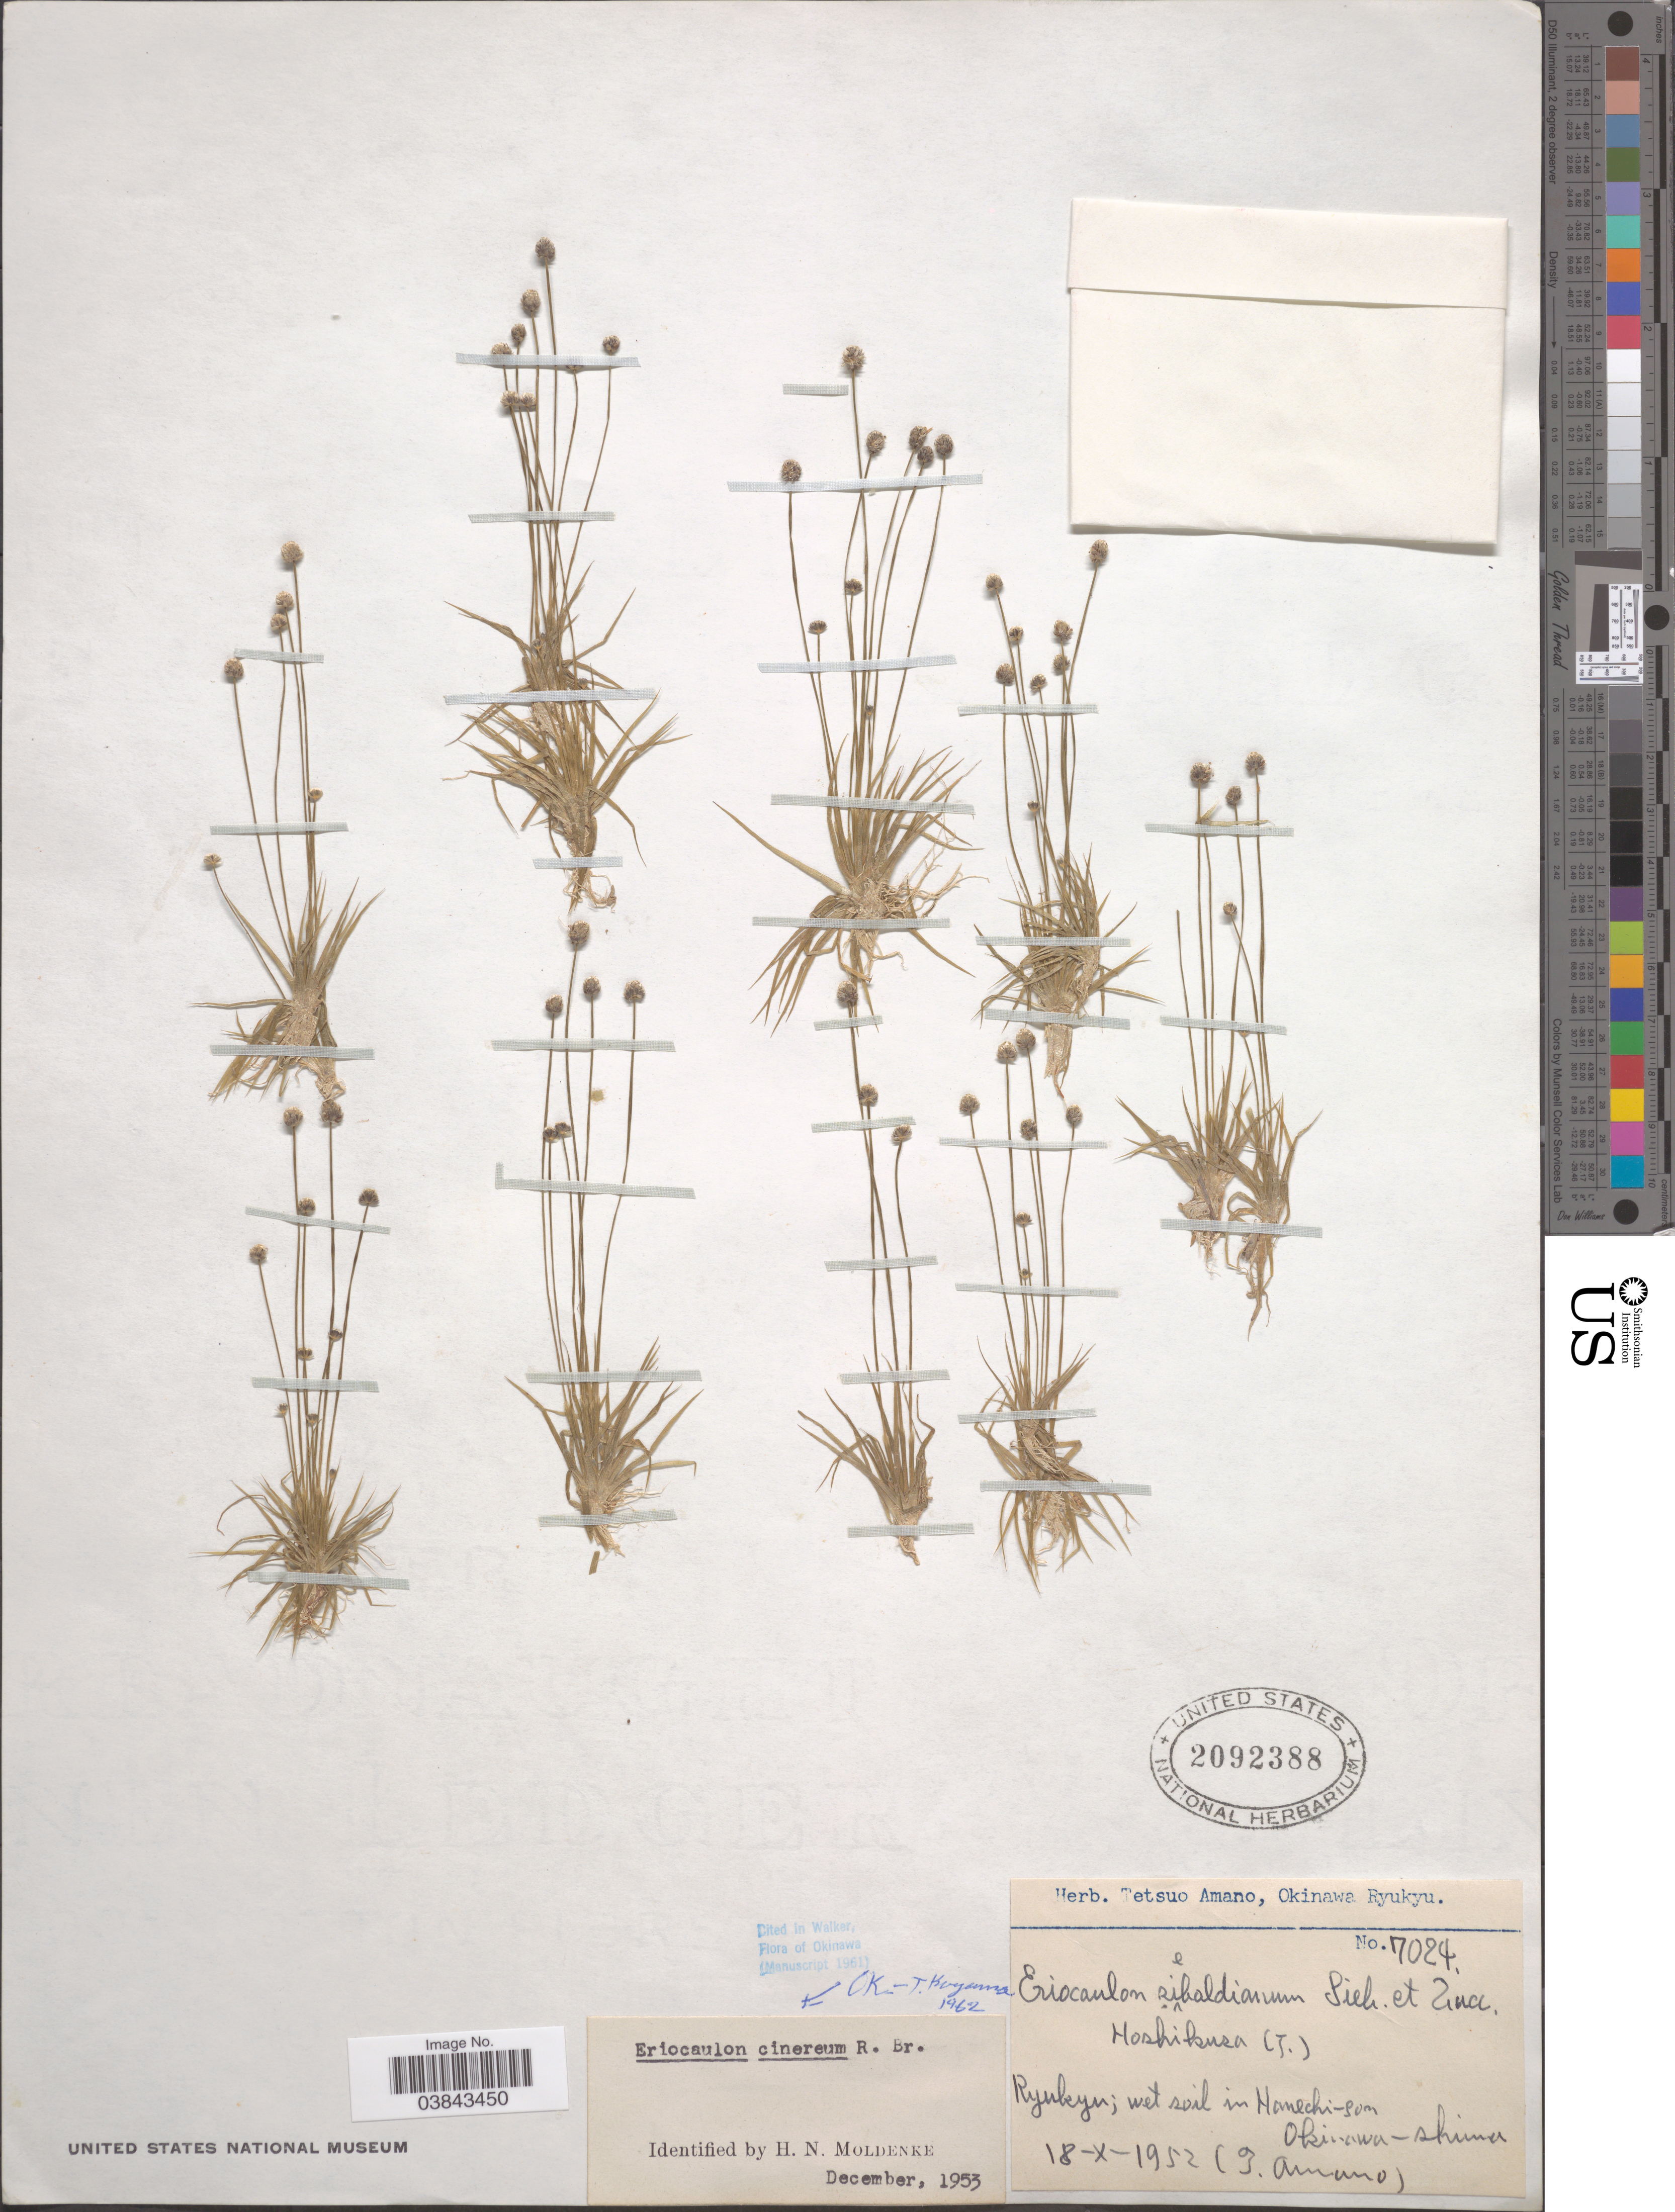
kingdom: Plantae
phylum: Tracheophyta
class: Liliopsida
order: Poales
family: Eriocaulaceae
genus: Eriocaulon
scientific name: Eriocaulon cinereum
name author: R. Br.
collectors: T. Amano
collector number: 7024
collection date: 1952-10-18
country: Japan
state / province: Okinawa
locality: Ryukyu; wet soil in Hanechi-som. Okinawa-shima.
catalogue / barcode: US 2092388